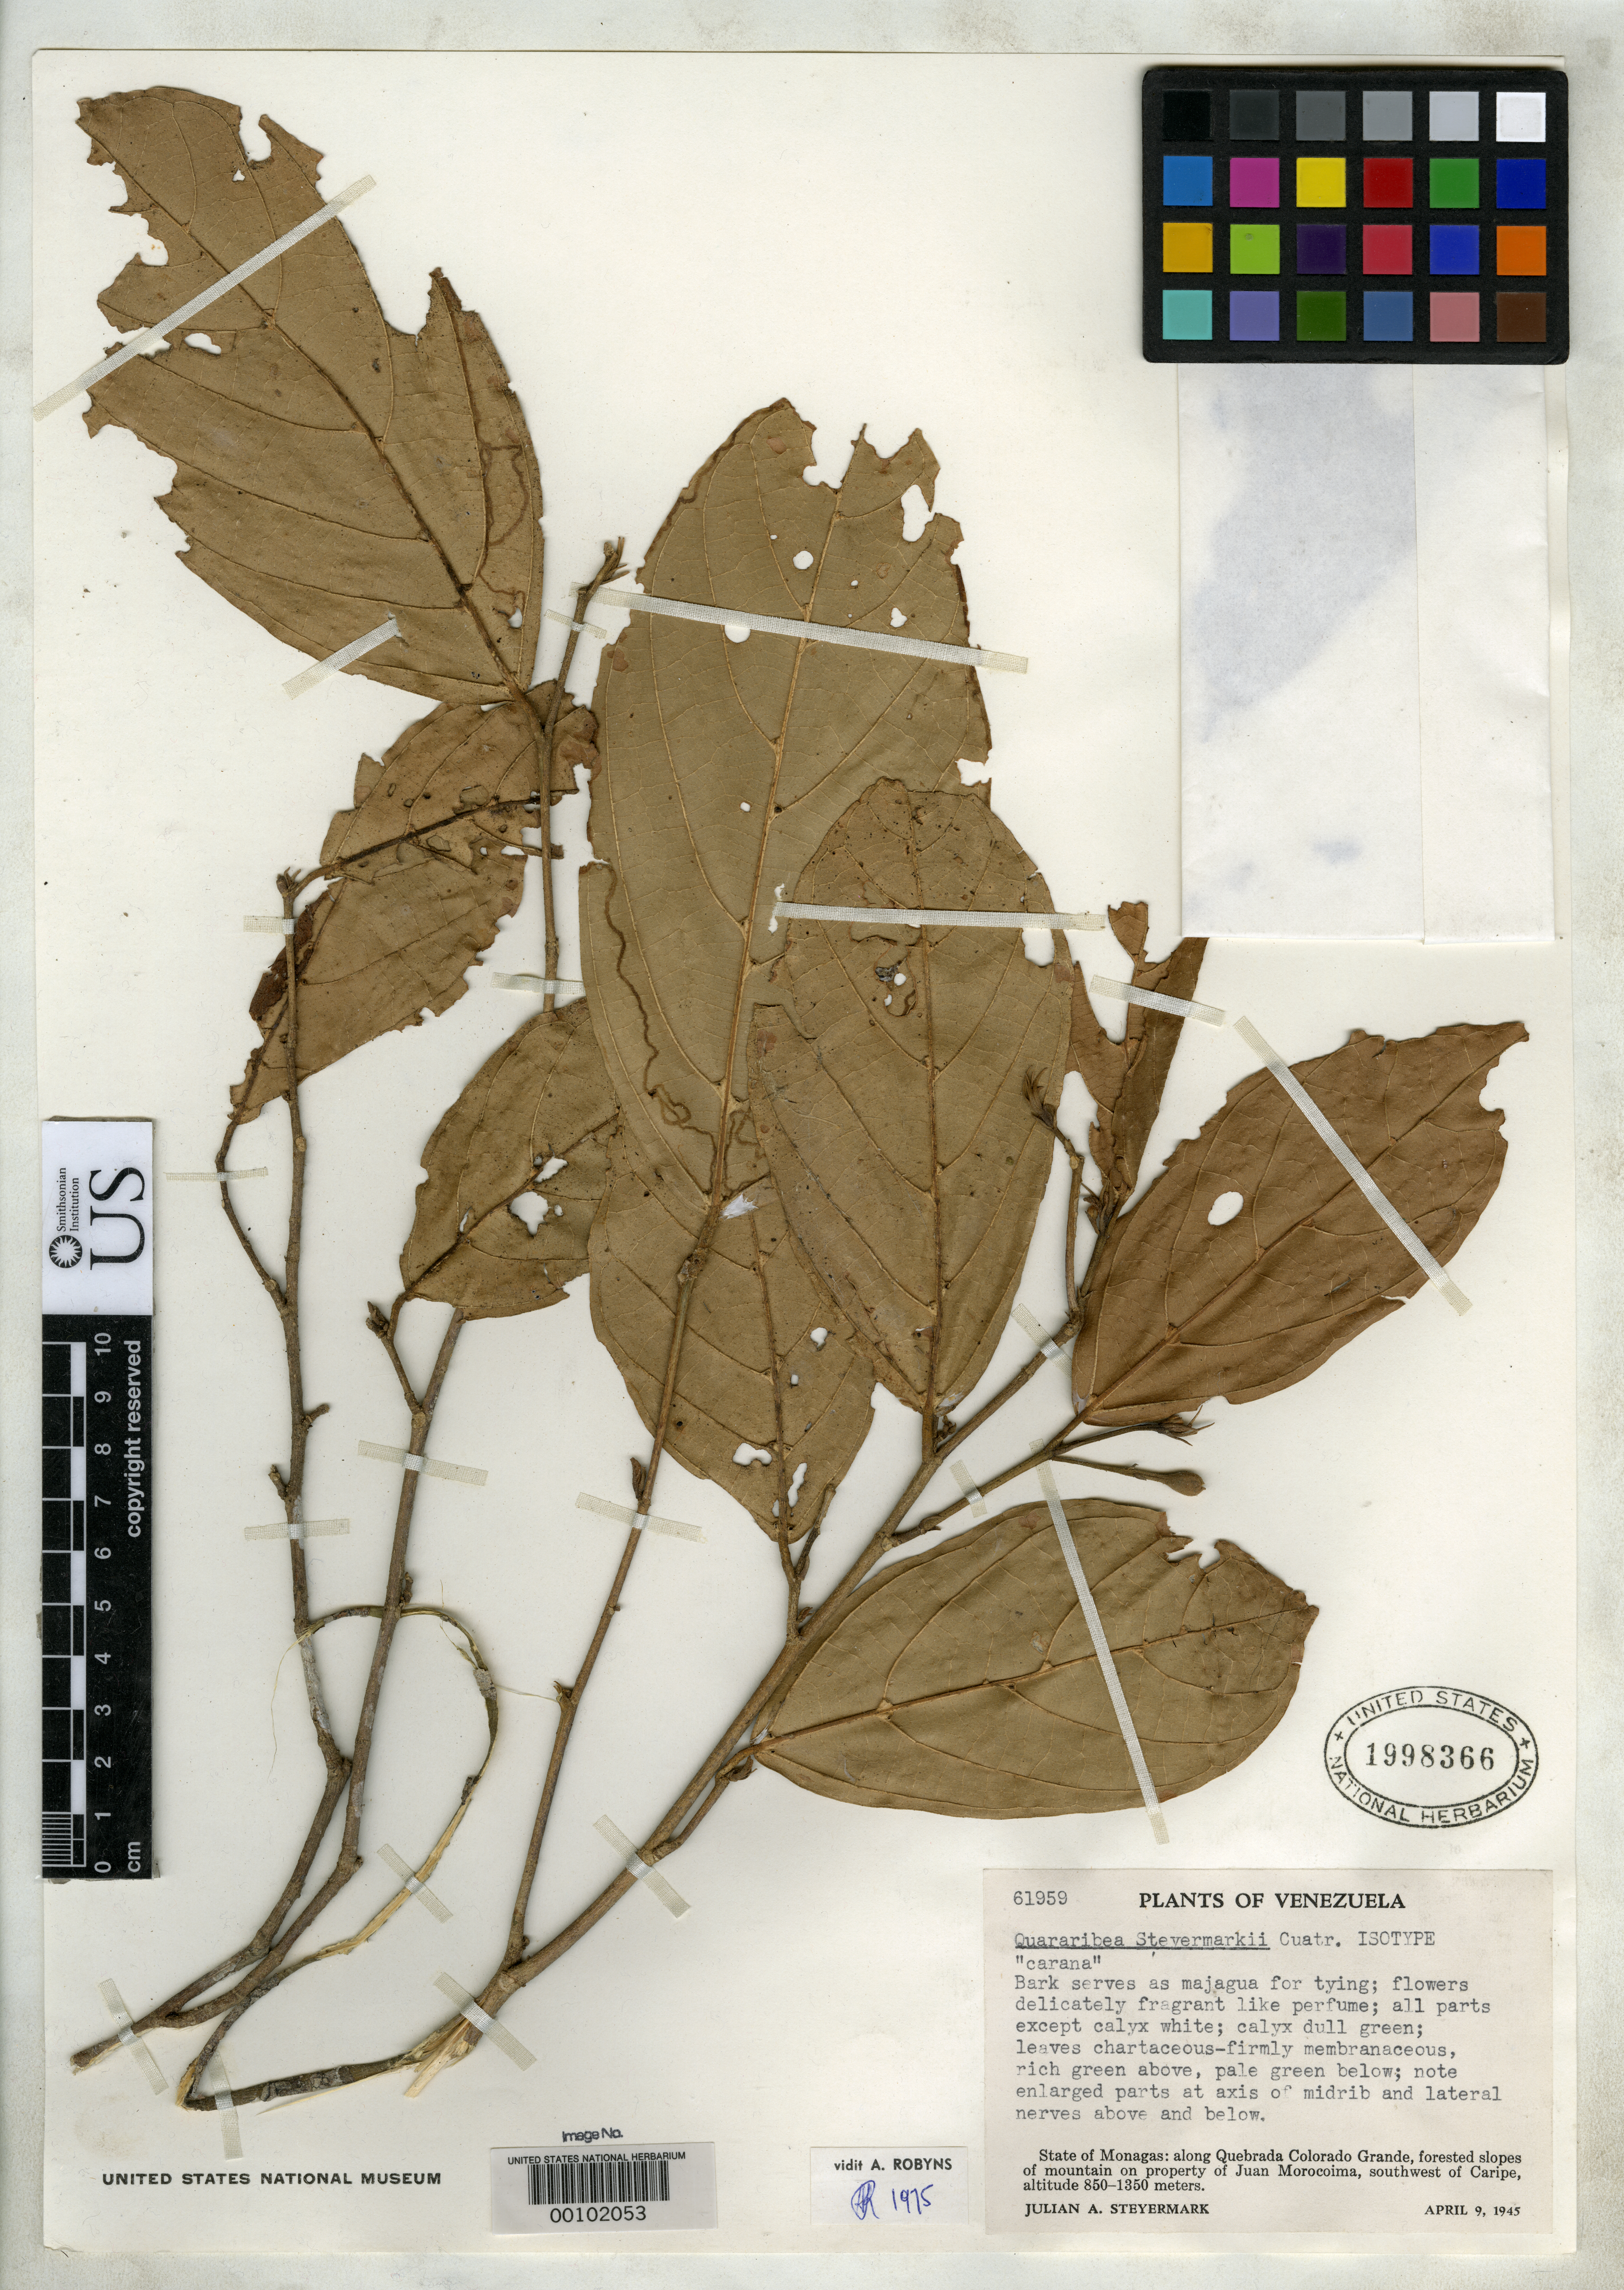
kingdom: Plantae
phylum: Tracheophyta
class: Magnoliopsida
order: Malvales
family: Malvaceae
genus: Quararibea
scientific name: Quararibea steyermarkii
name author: Cuatrec.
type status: Isotype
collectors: J. Steyermark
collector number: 61959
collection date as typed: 09 Apr 1945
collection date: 1945-04-09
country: Venezuela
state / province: Monagas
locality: Quebrada Colorado Grande, SW of Caripe.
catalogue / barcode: US 1998366